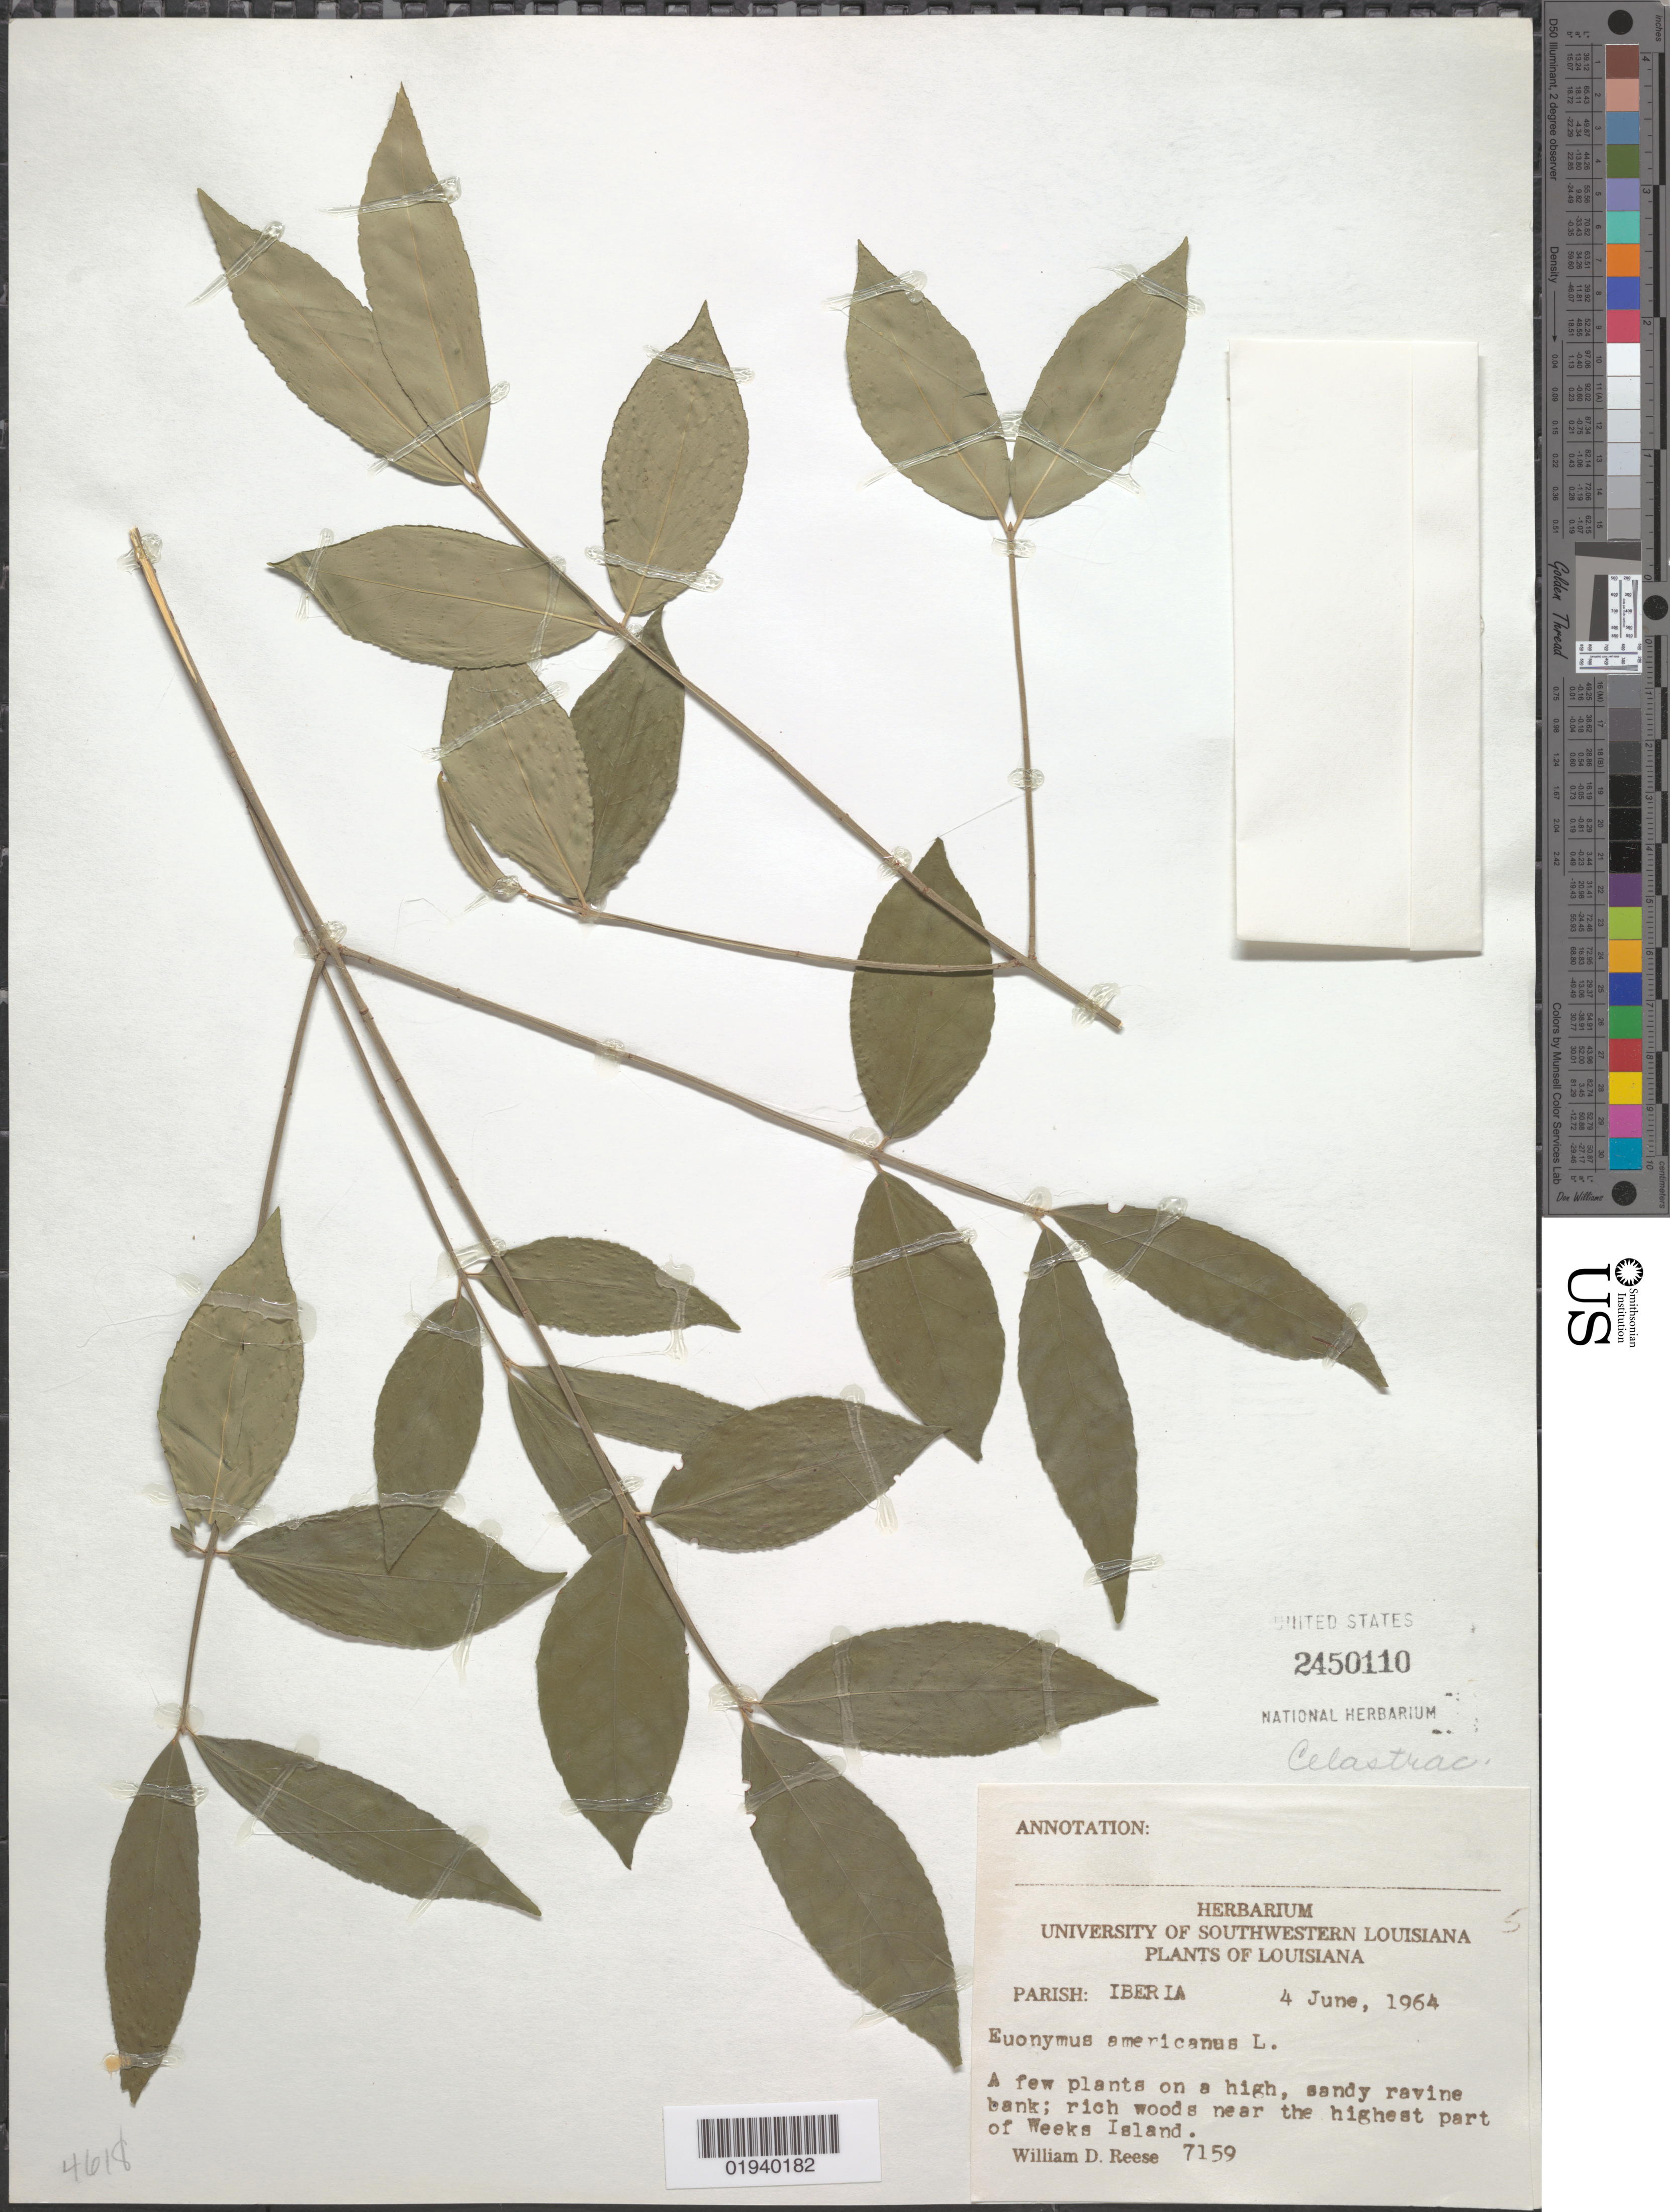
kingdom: Plantae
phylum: Tracheophyta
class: Magnoliopsida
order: Celastrales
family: Celastraceae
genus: Euonymus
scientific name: Euonymus americanus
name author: L.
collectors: W. Reese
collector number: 7159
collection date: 1964-06-04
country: United States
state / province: Louisiana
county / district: Iberia Parish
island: Weeks Island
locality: Weeks Island [Iberia Parish]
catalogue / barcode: US 2450110